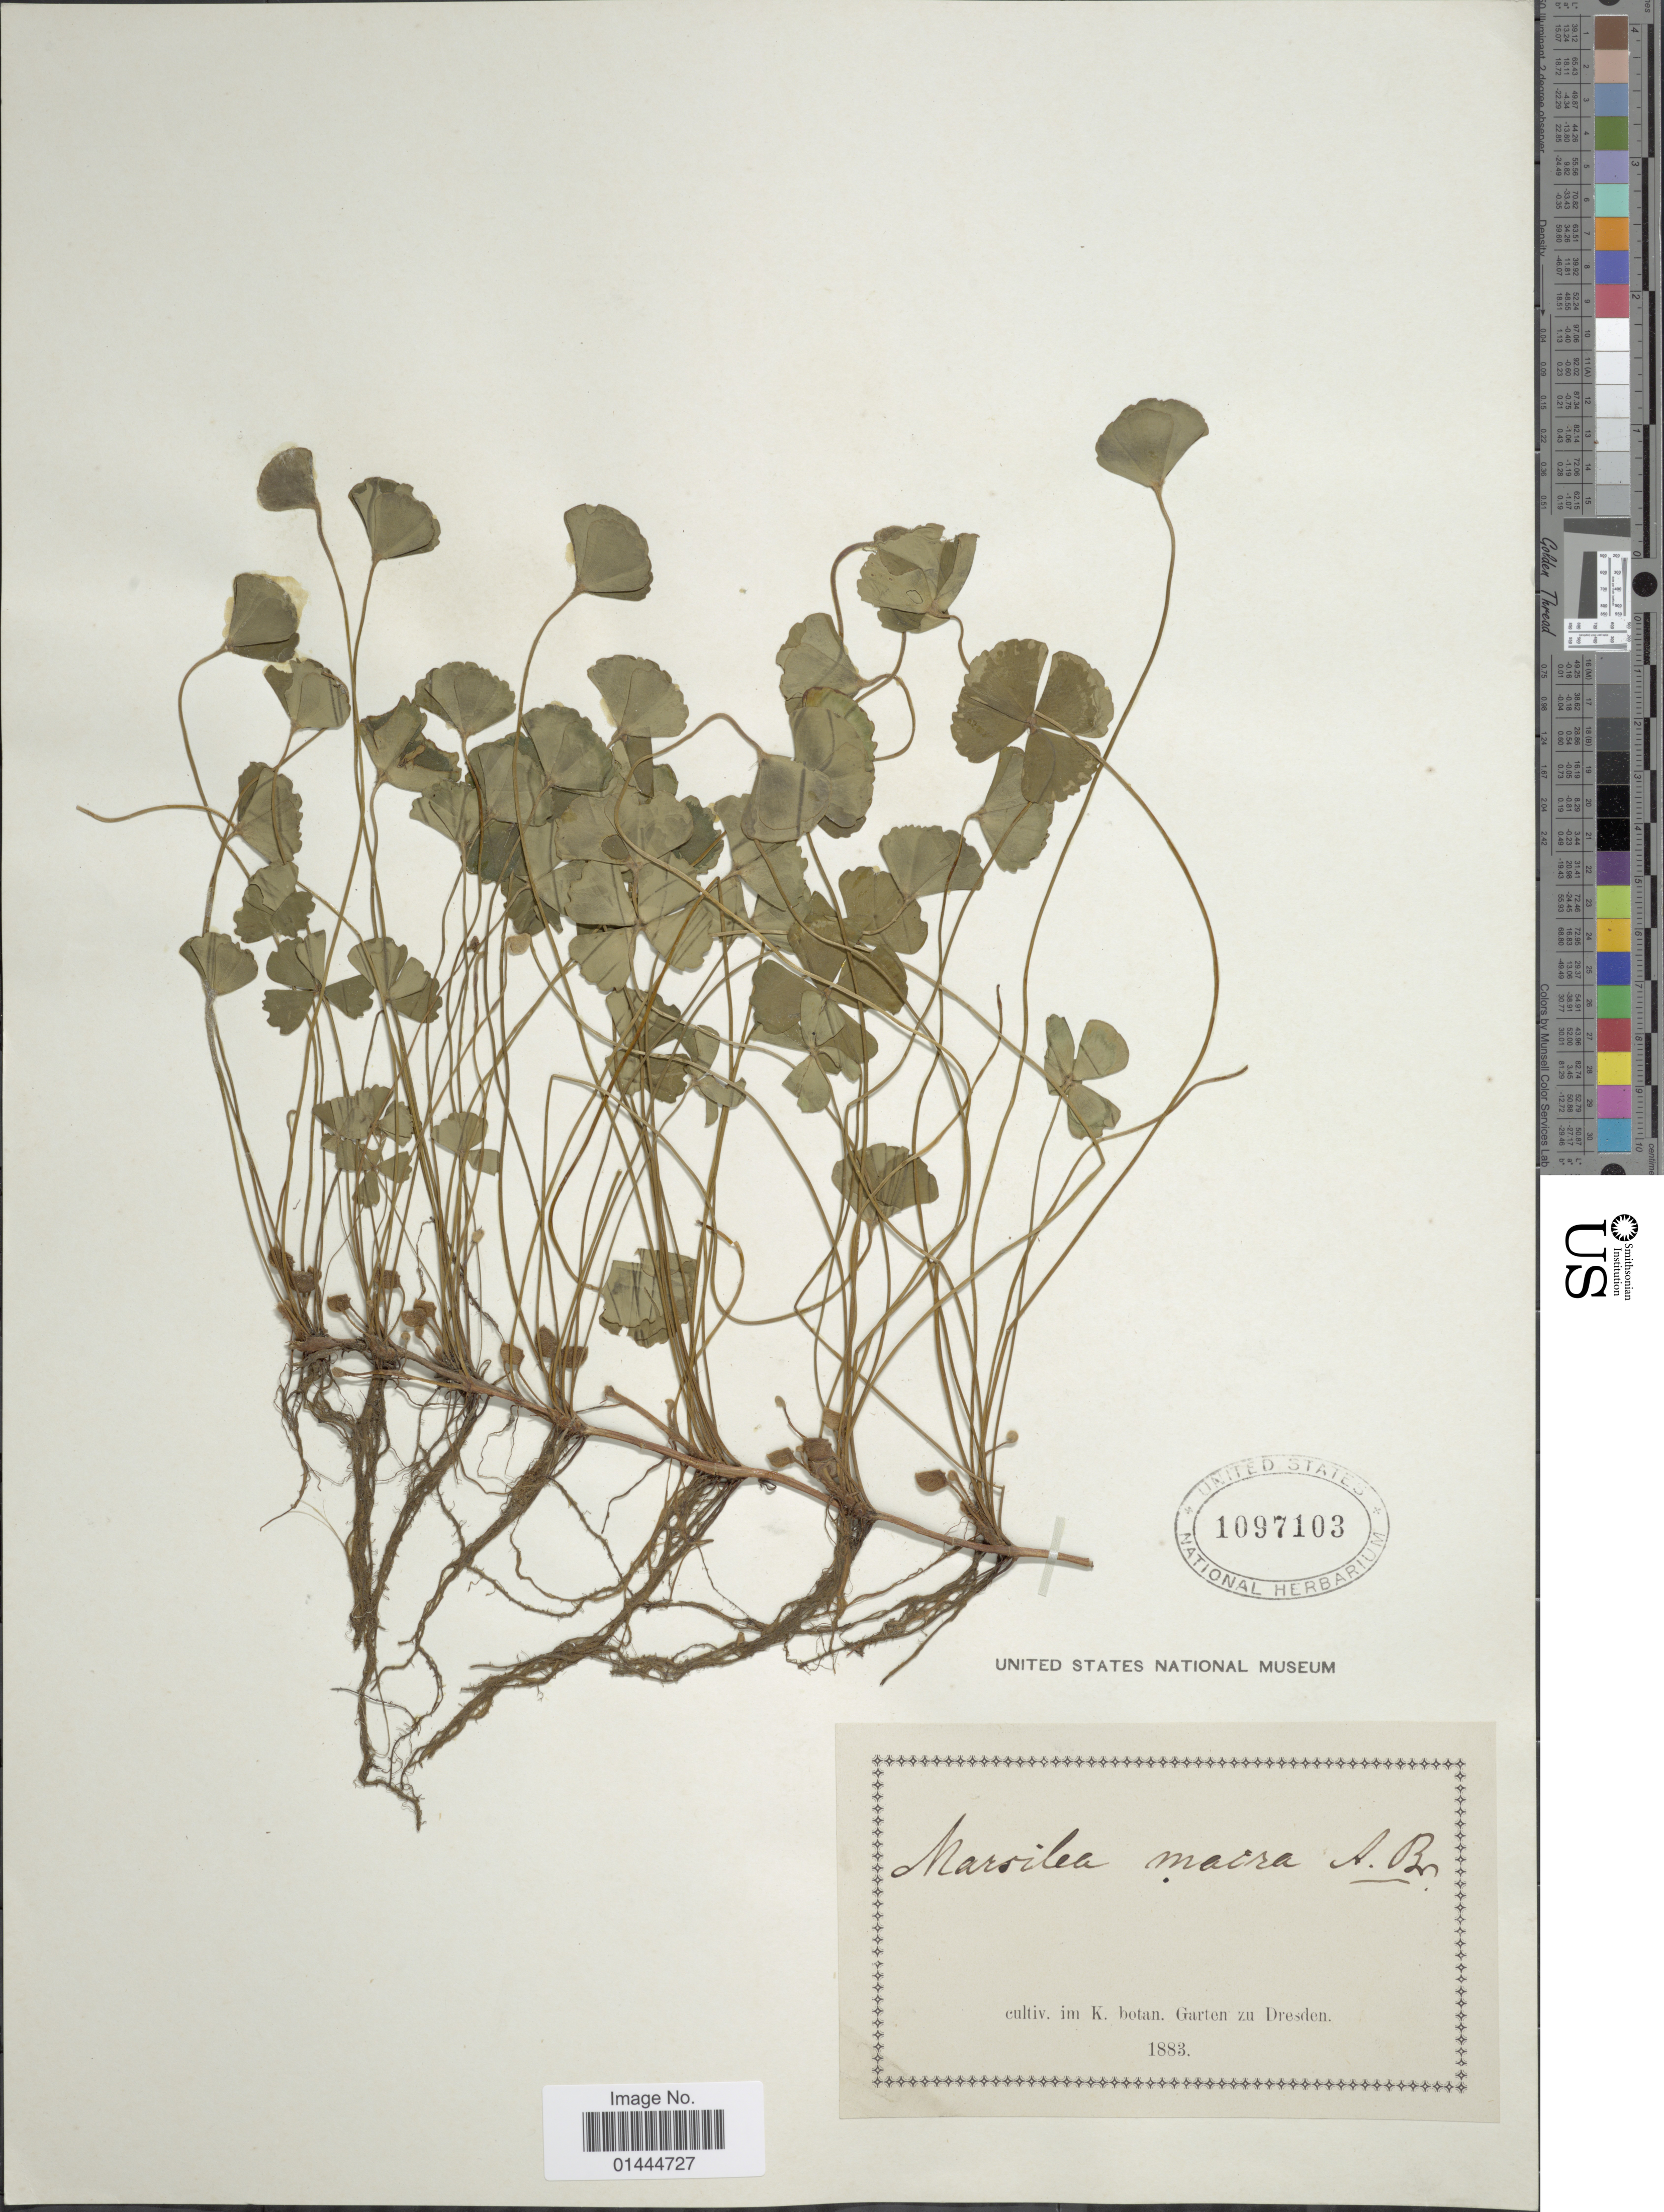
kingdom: Plantae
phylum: Tracheophyta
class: Polypodiopsida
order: Salviniales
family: Marsileaceae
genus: Marsilea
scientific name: Marsilea macra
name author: A. Braun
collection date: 1883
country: Germany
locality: Cultiv. im K. botan. Garten zu Dresden.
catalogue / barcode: US 1097103